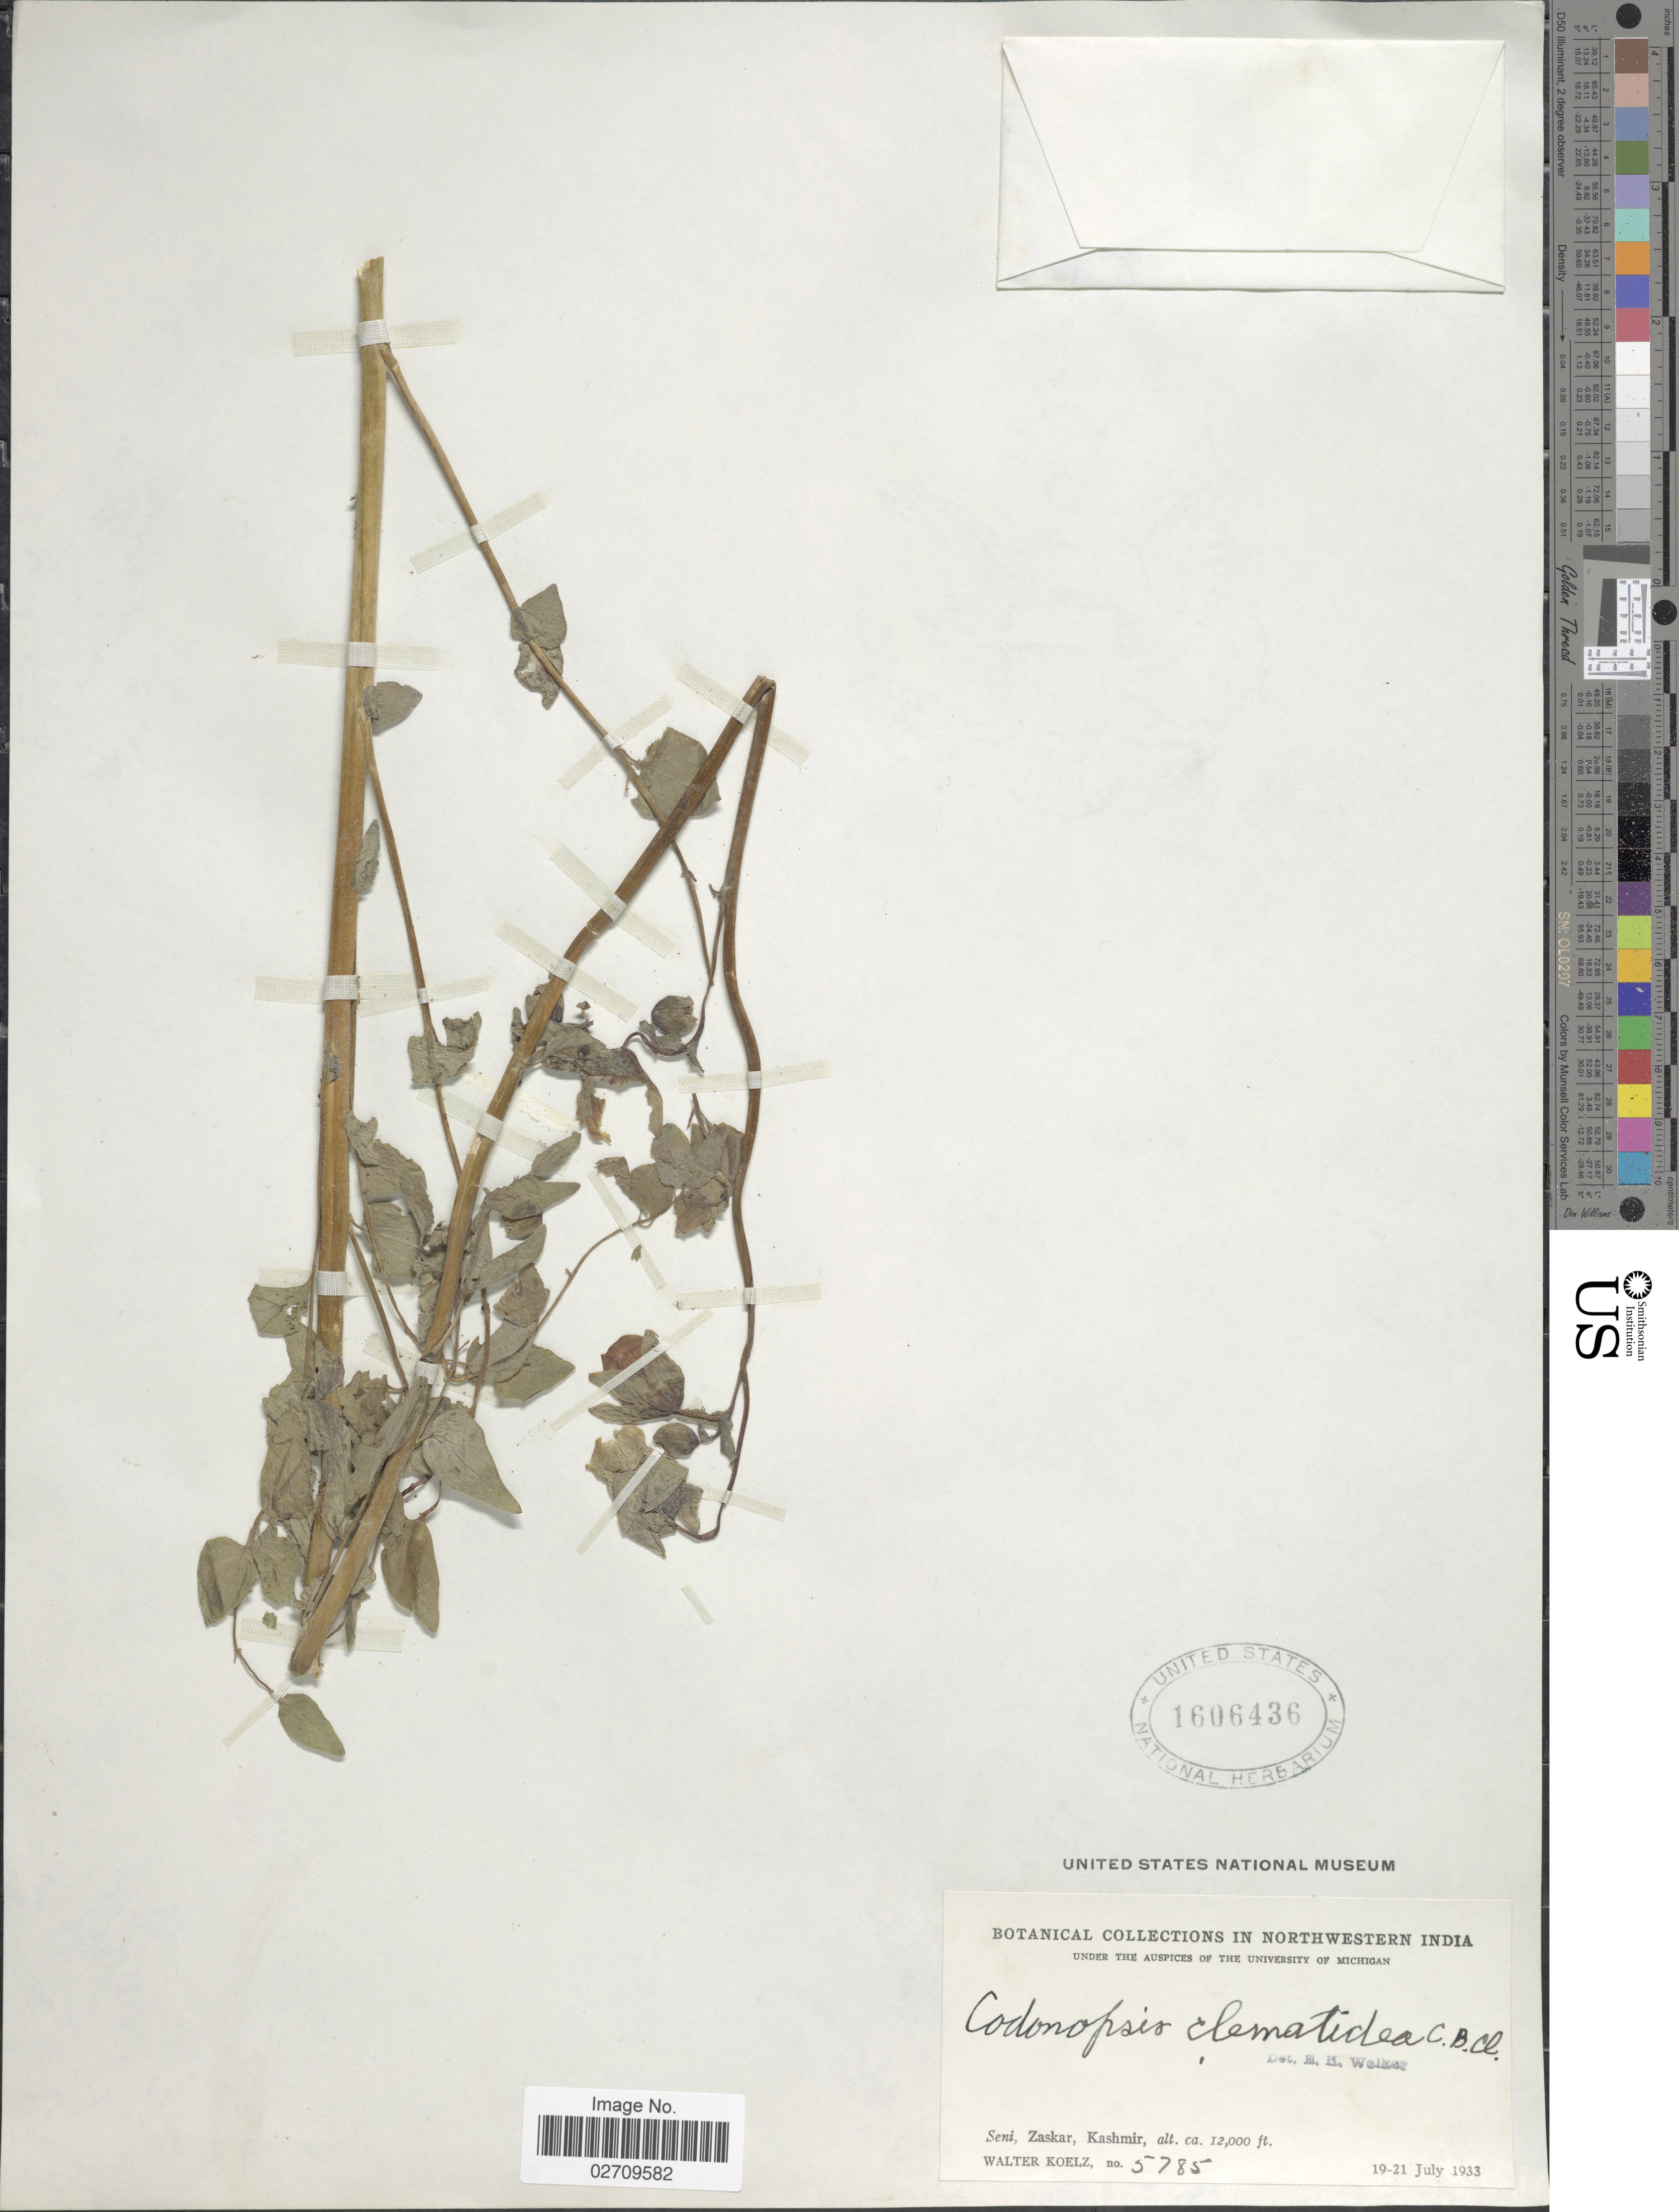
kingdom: Plantae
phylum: Tracheophyta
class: Magnoliopsida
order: Asterales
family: Campanulaceae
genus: Codonopsis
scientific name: Codonopsis clematidea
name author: (Schrenk) C.B. Clarke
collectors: W. N. Koelz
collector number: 5785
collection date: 1933-07-19/1933-07-21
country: India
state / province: Jammu and Kashmir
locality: Northwestern India, Seni, Zaskar, Kashmir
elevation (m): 3658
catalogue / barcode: US 1606436